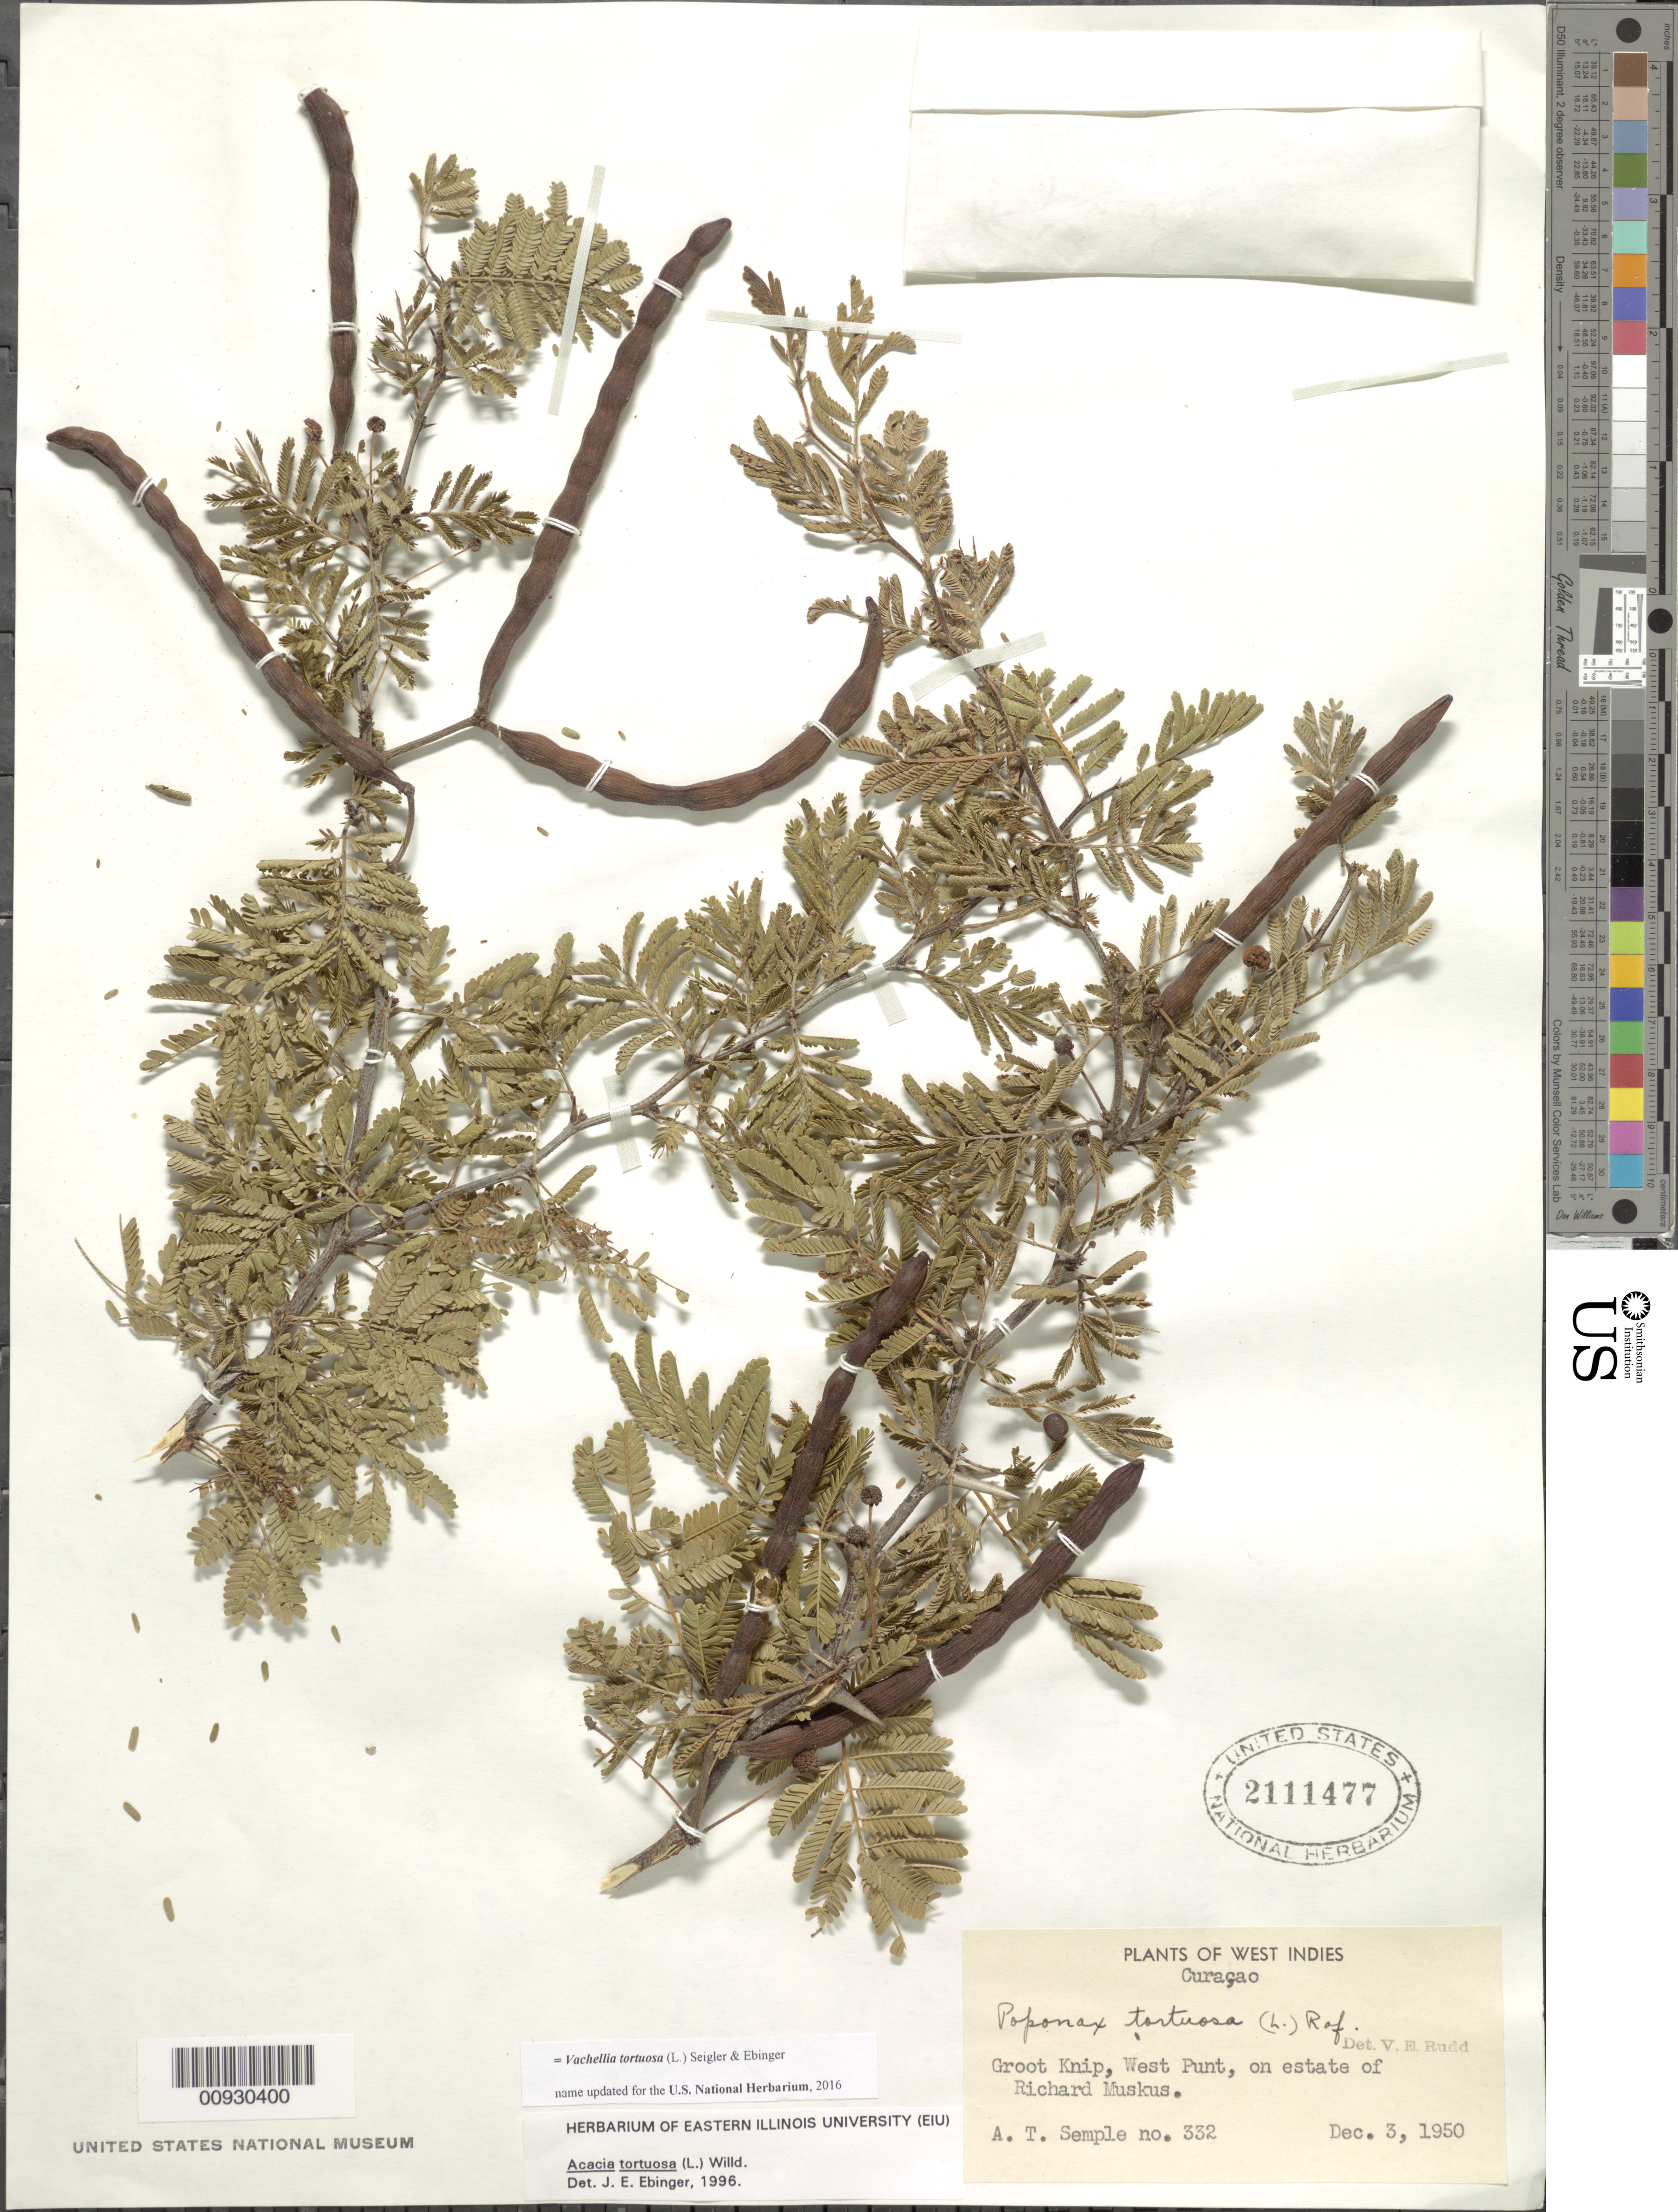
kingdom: Plantae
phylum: Tracheophyta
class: Magnoliopsida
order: Fabales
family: Fabaceae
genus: Vachellia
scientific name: Vachellia tortuosa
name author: (L.) Seigler & Ebinger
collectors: A. Semple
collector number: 332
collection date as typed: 03 Dec 1950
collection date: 1950-12-03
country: Curaçao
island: Curaçao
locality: Groot Knip, West Punt on estate of Richard Muskus.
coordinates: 0 N, 0 E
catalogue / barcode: US 2111477